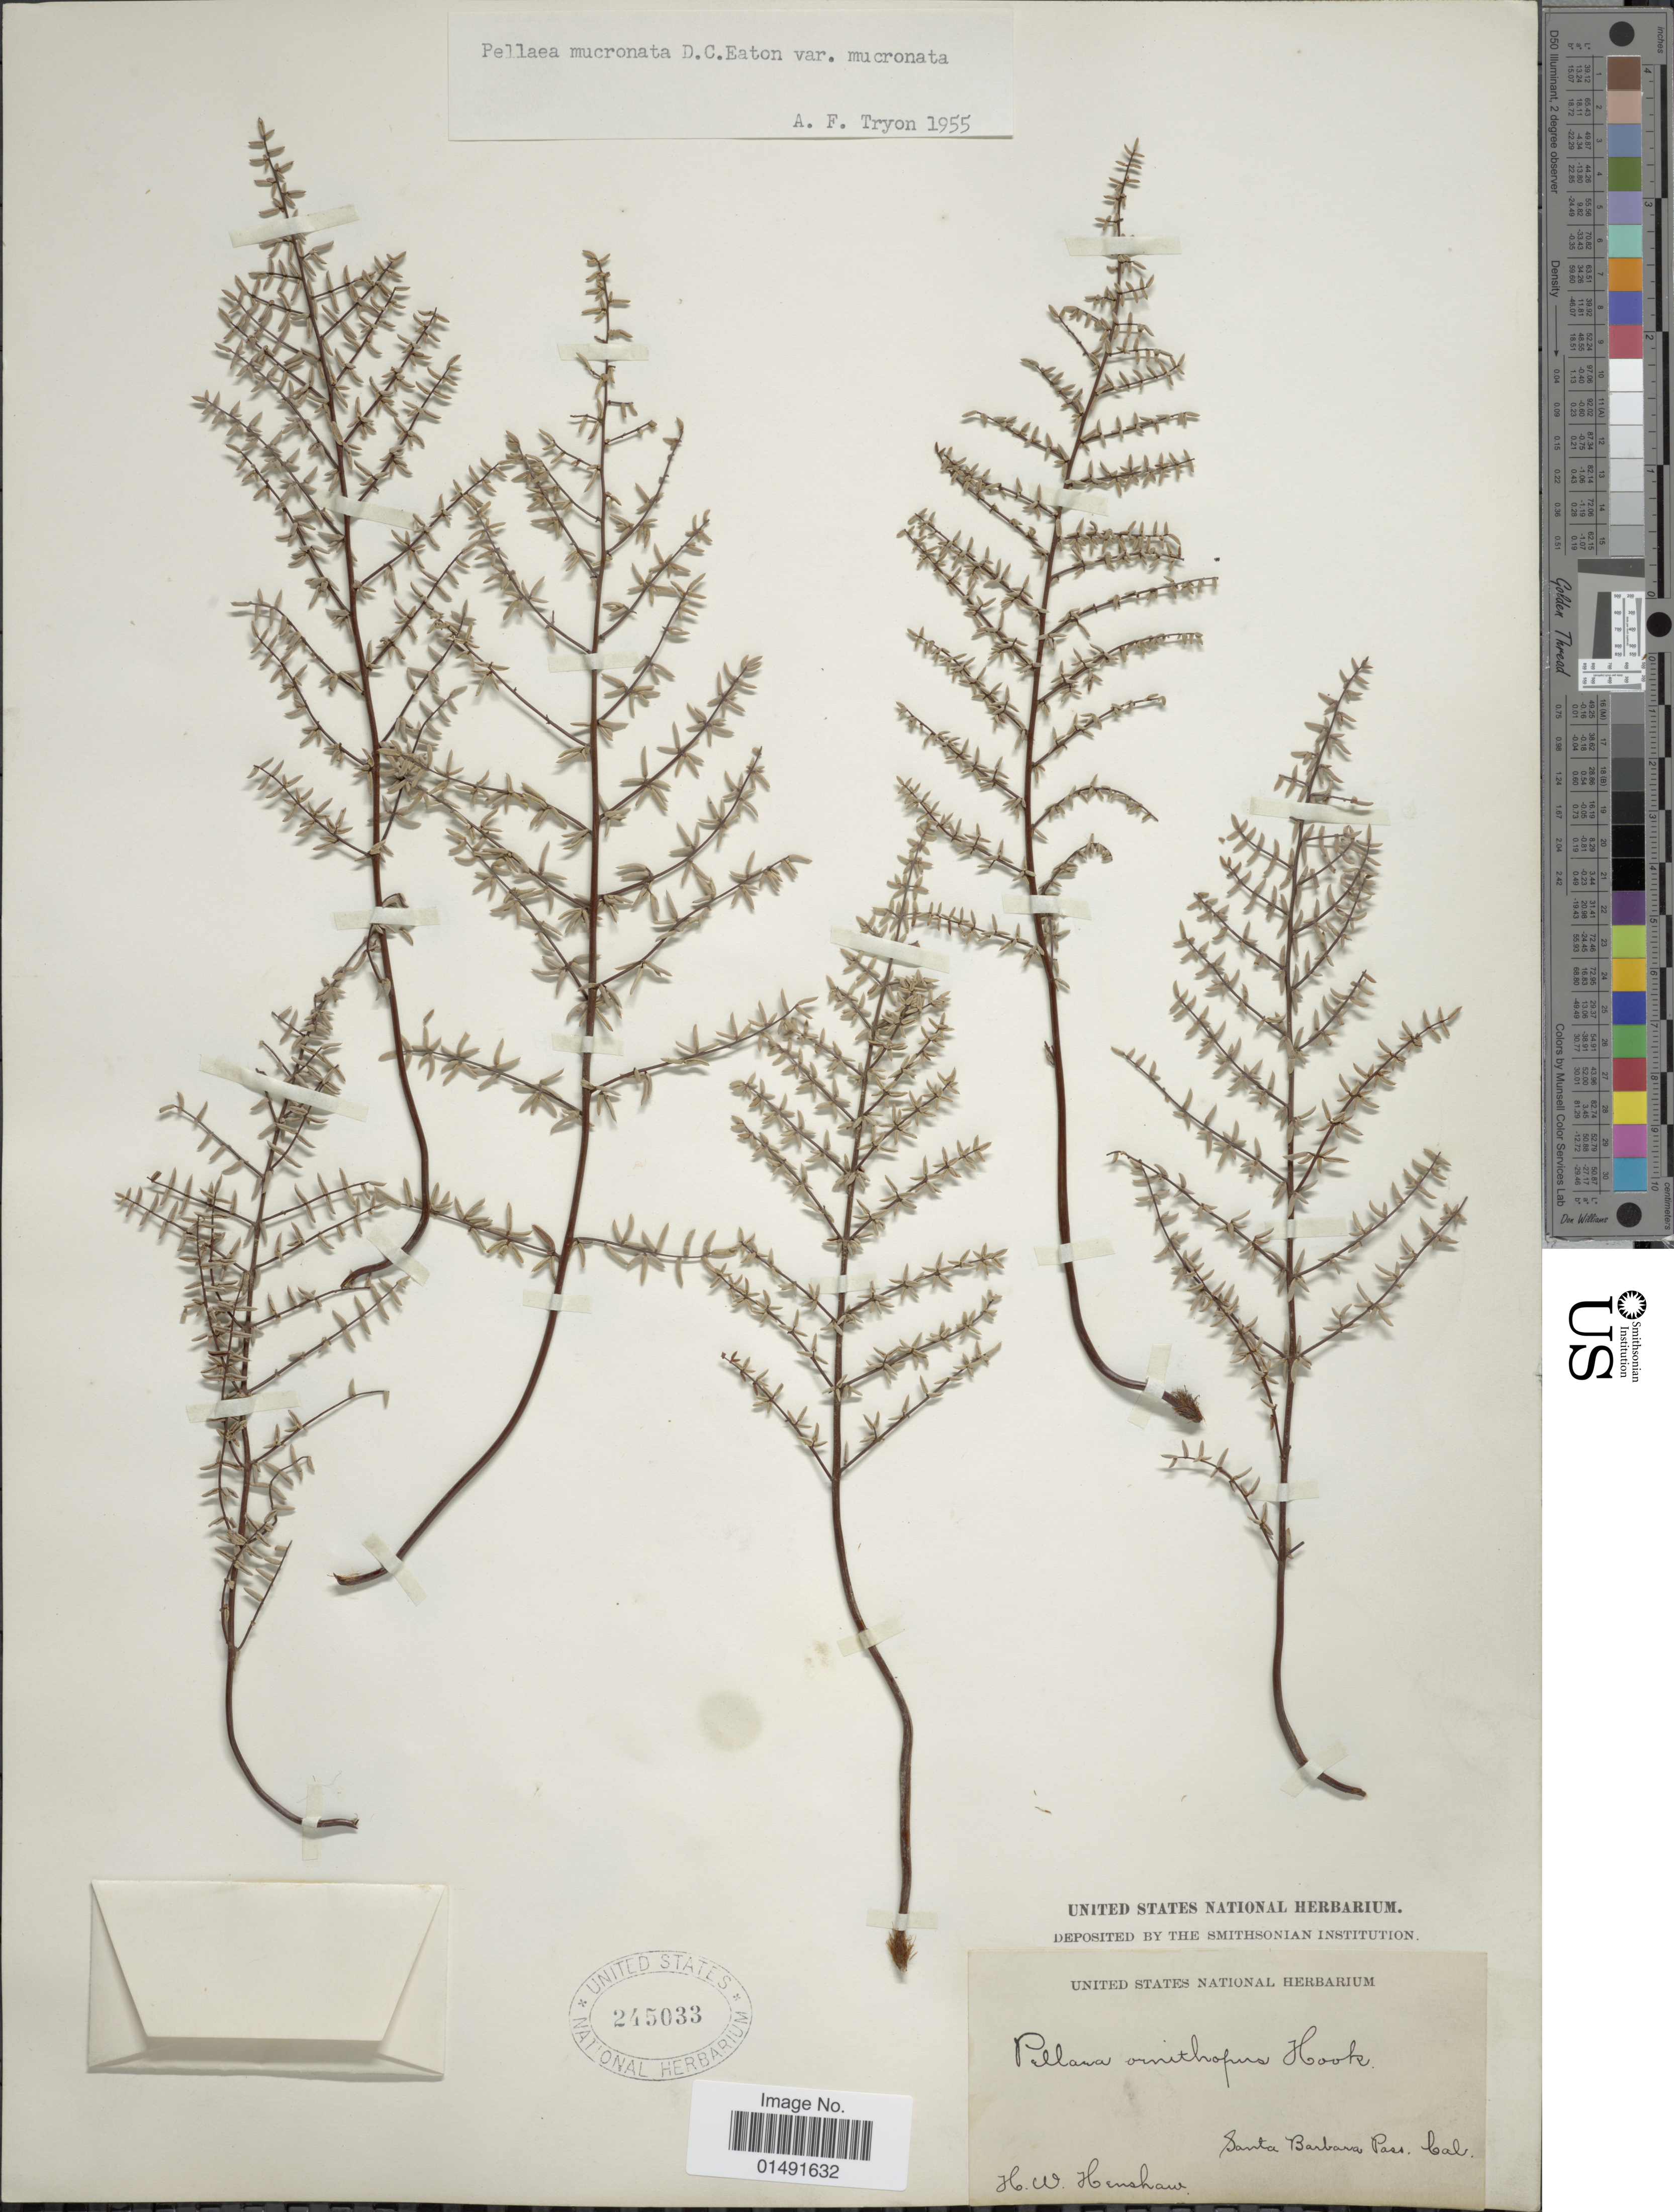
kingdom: Plantae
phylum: Tracheophyta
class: Polypodiopsida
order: Polypodiales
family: Pteridaceae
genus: Pellaea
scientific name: Pellaea mucronata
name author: (D.C. Eaton) D.C. Eaton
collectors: H. Henshaw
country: United States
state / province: California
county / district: Santa Barbara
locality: Santa Barbara Pass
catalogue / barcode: US 245033